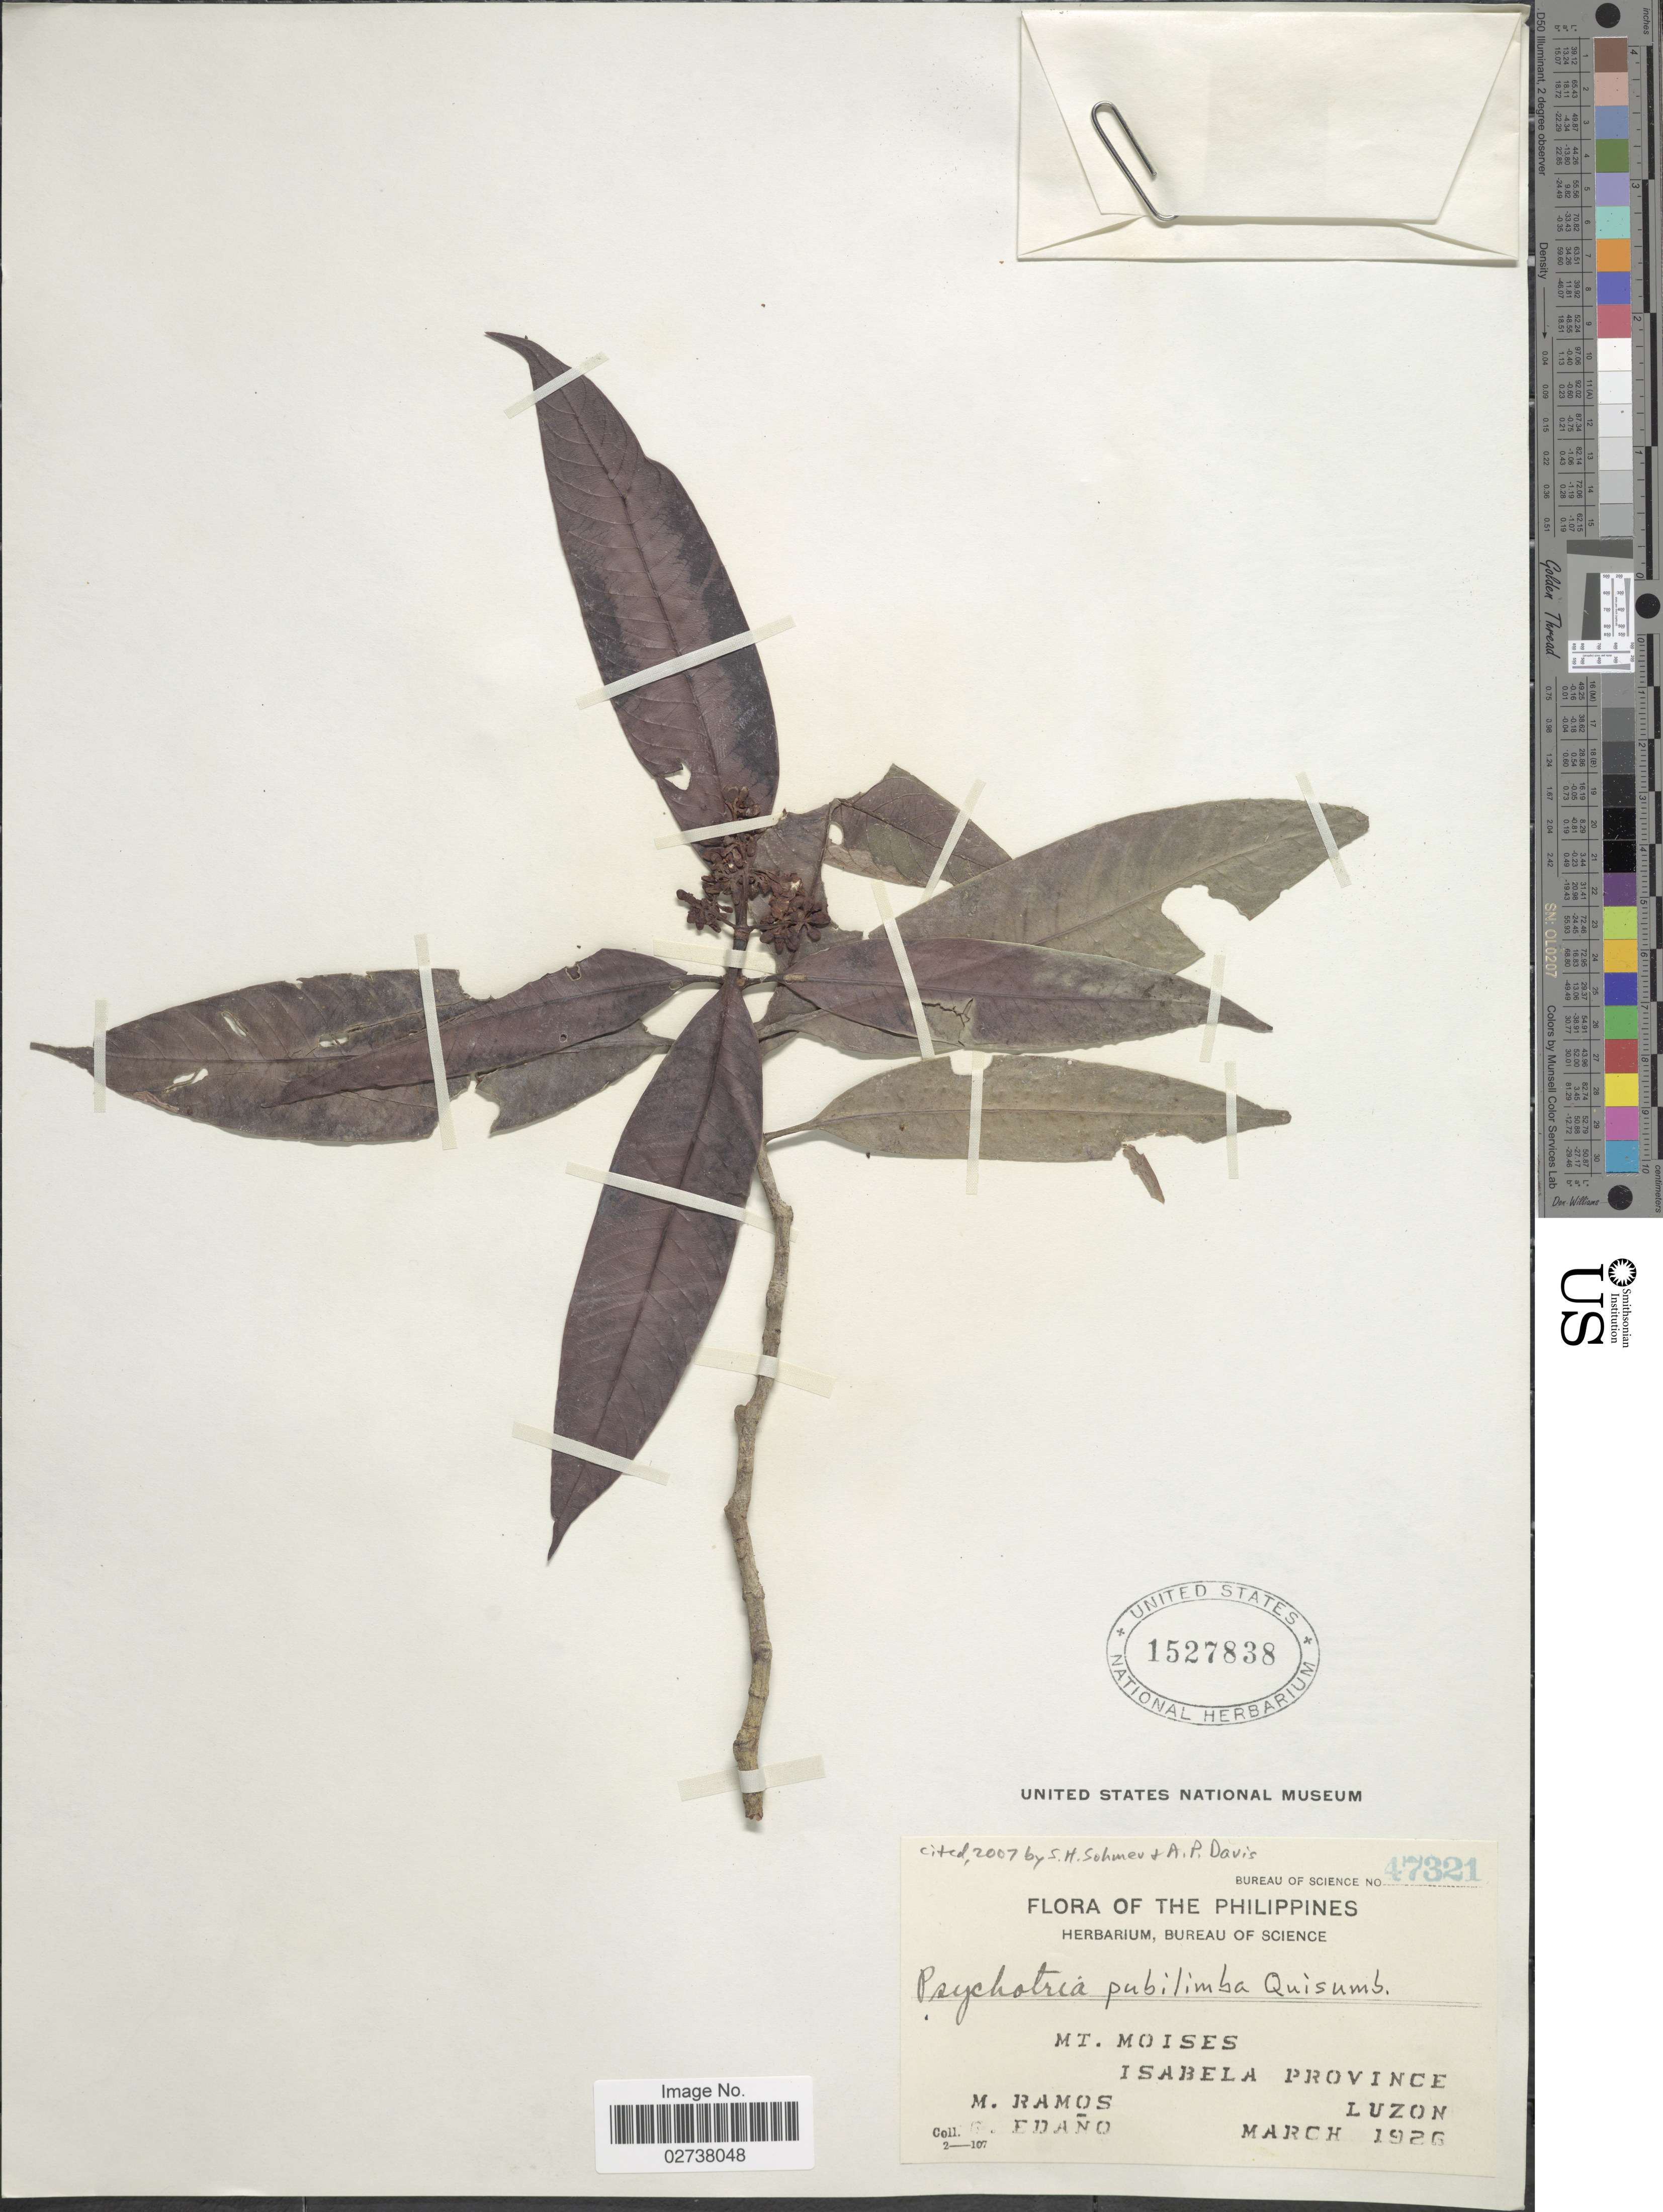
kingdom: Plantae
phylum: Tracheophyta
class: Magnoliopsida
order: Gentianales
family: Rubiaceae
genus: Psychotria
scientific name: Psychotria pubilimba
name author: Quisumb.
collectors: M. Ramos & G. Edaño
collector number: Bureau of Science 47321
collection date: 1926-03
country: Philippines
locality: Mt. Moises, Isabela Province. Luzon.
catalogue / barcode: US 1527838